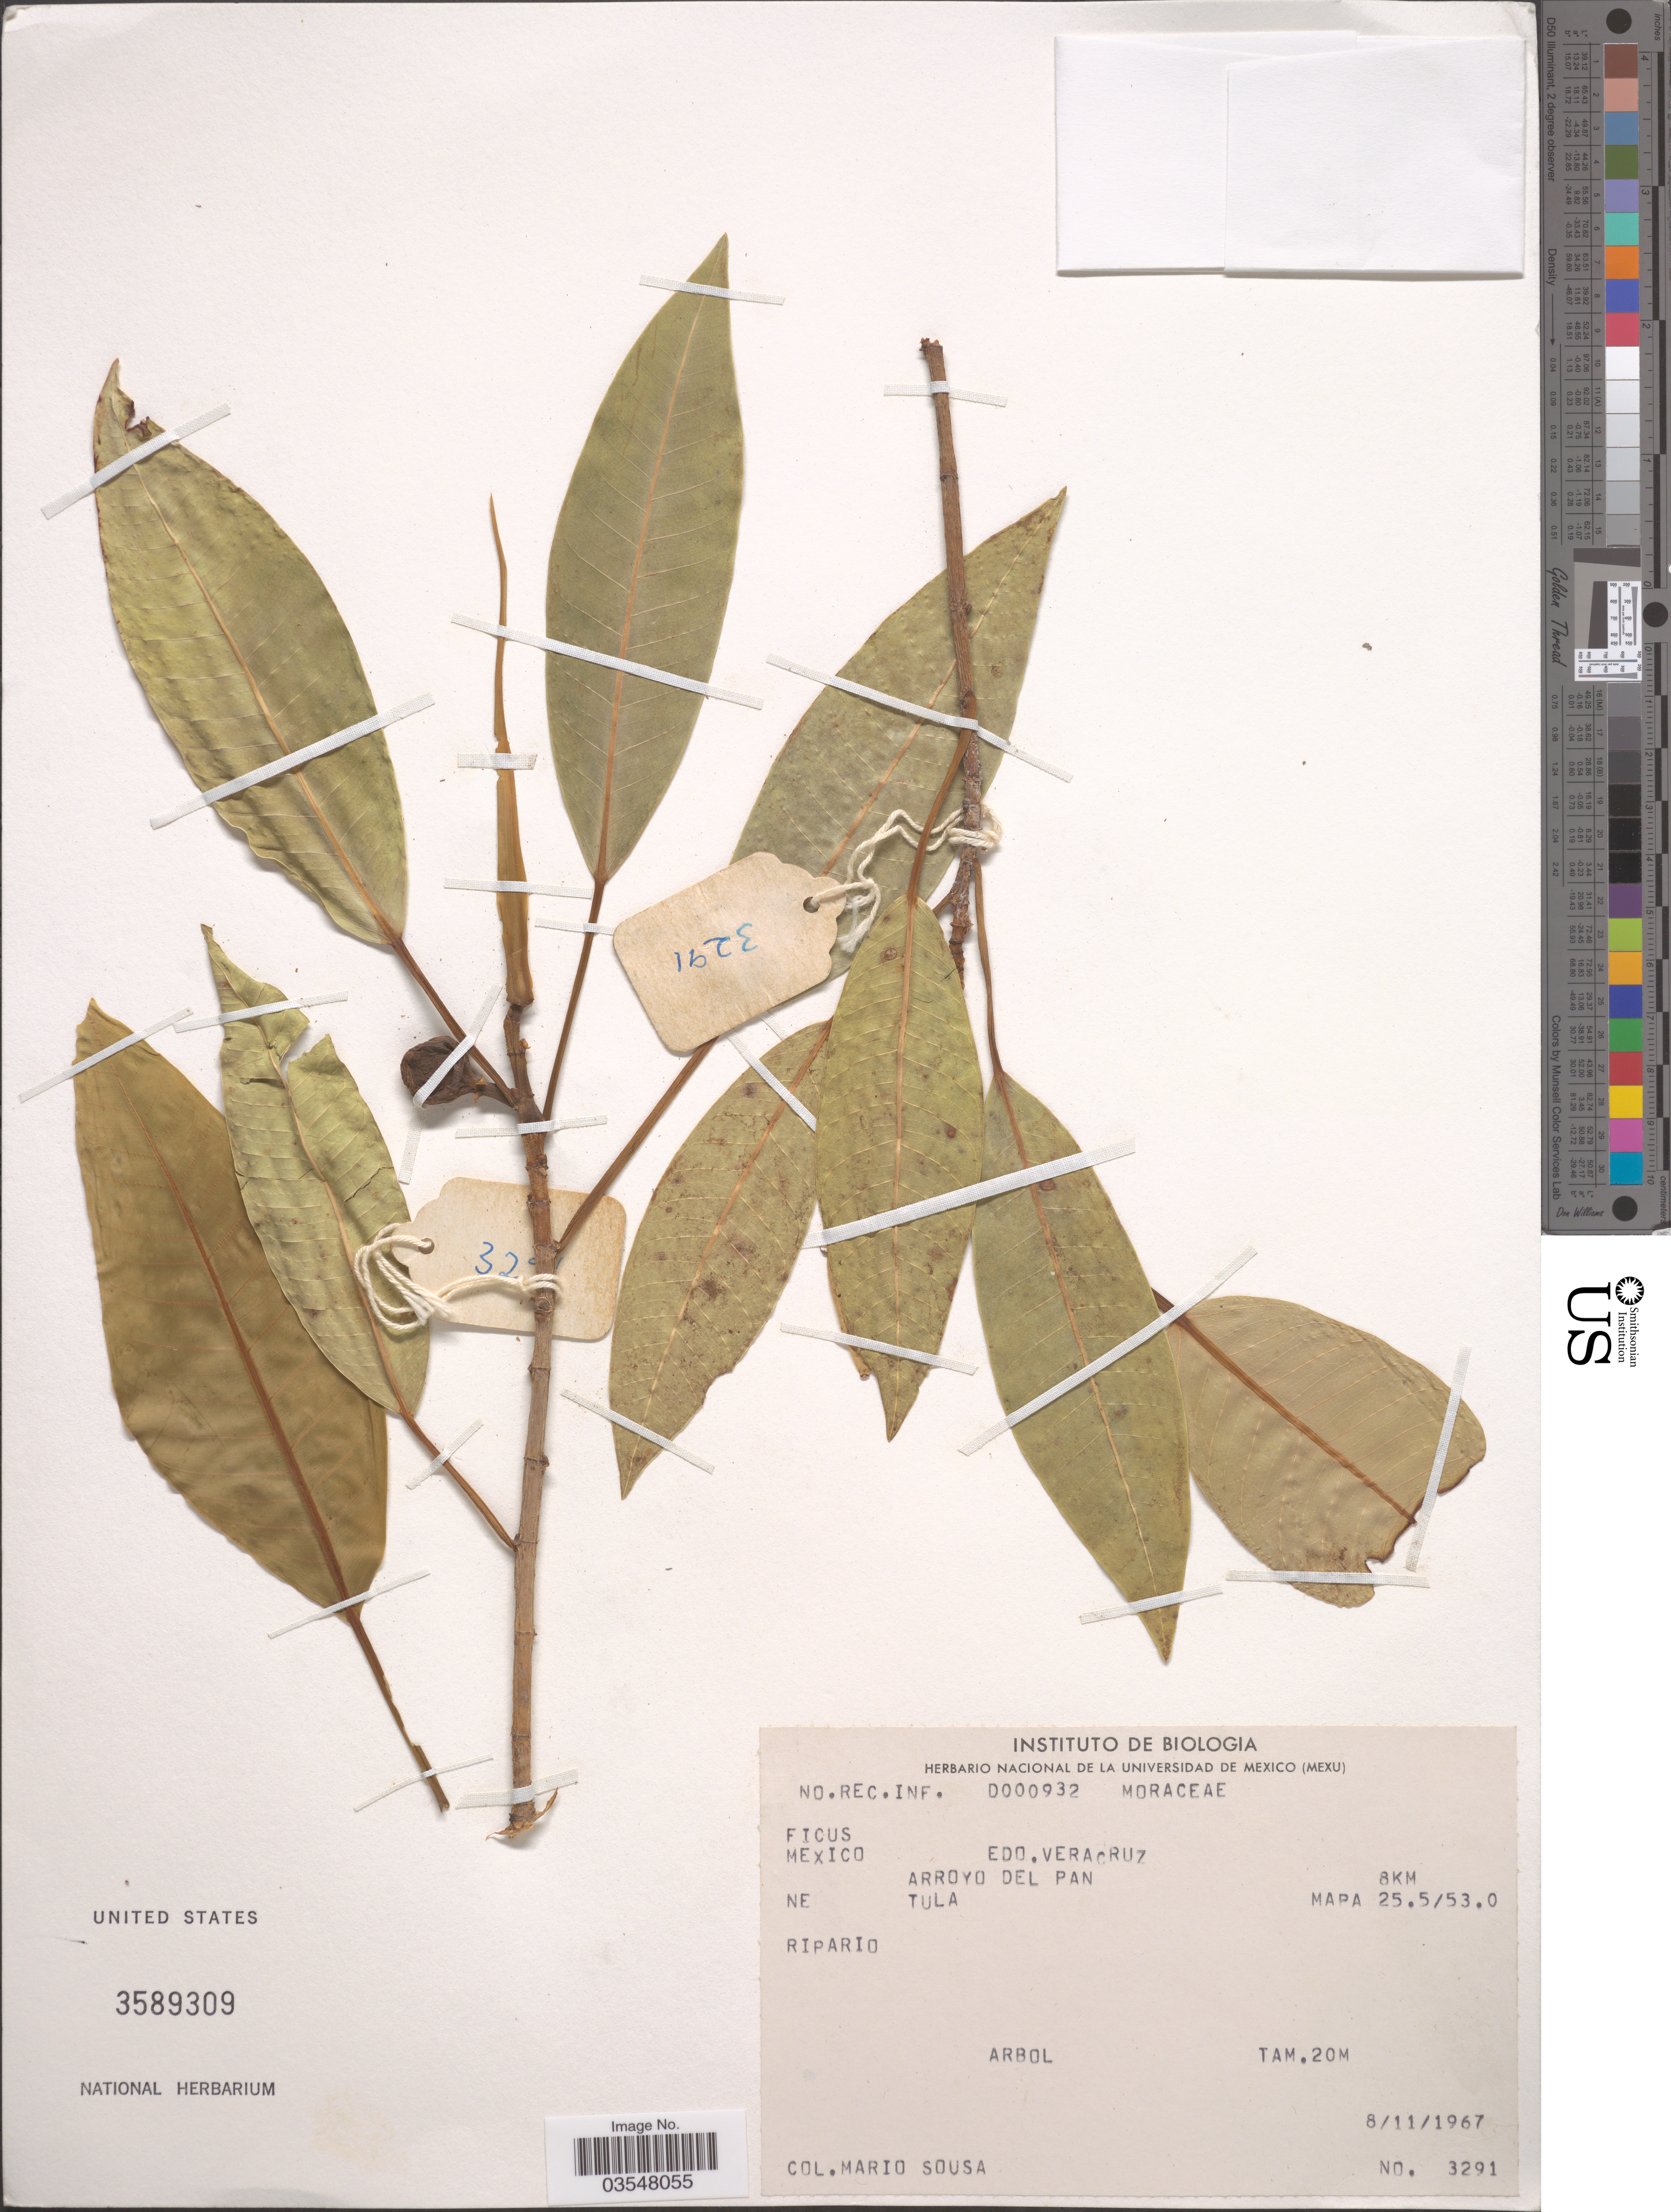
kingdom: Plantae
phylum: Tracheophyta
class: Magnoliopsida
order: Rosales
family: Moraceae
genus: Ficus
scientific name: Ficus mexicana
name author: (Miq.) Miq.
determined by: Mitidieri, Nicole, (WIS), University of Wisconsin - Madison (UNITED STATES)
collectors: M. Sousa S.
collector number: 3291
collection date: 1967-11-08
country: Mexico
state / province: Veracruz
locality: Arroyo del Pan. Tula [unsure placement]. 8 km. Mapa 25.5/53.0.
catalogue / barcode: US 3589309